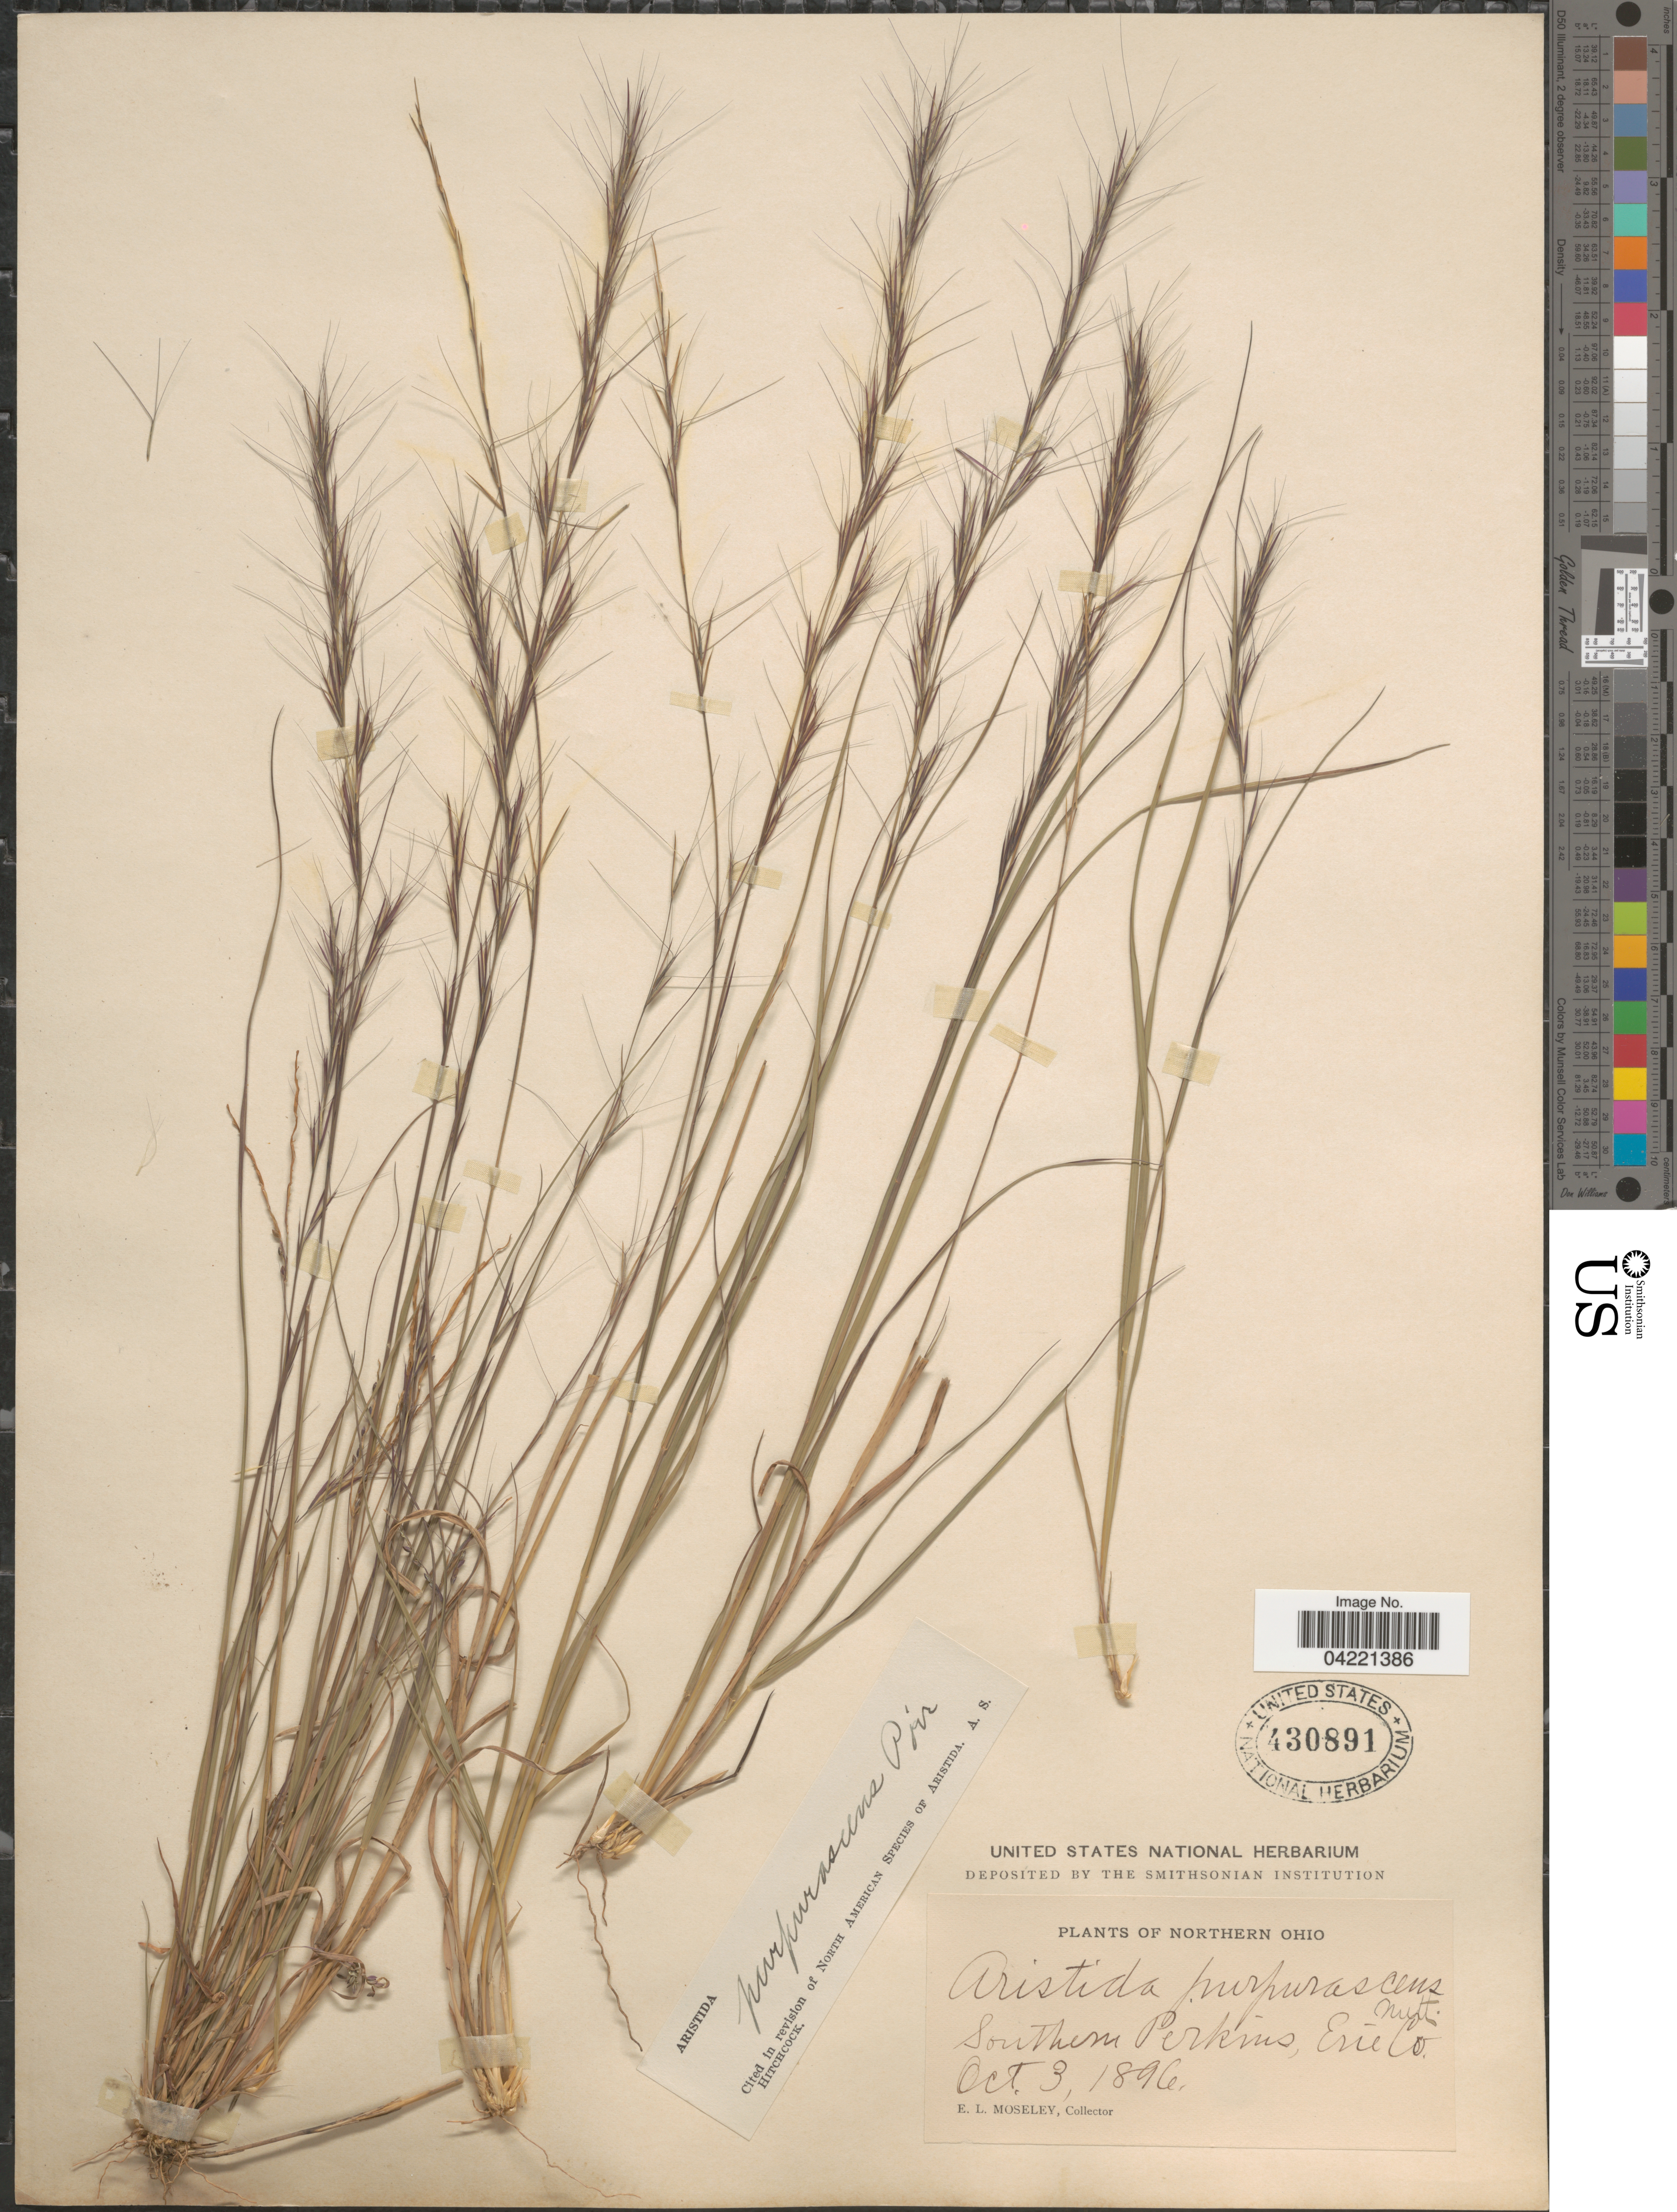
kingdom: Plantae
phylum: Tracheophyta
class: Liliopsida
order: Poales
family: Poaceae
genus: Aristida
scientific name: Aristida purpurascens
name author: Poir.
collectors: E. Moseley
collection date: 1896-10-03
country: United States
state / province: Ohio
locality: Northern Ohio. Southern Perkins, Erie Co.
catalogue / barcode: US 430891